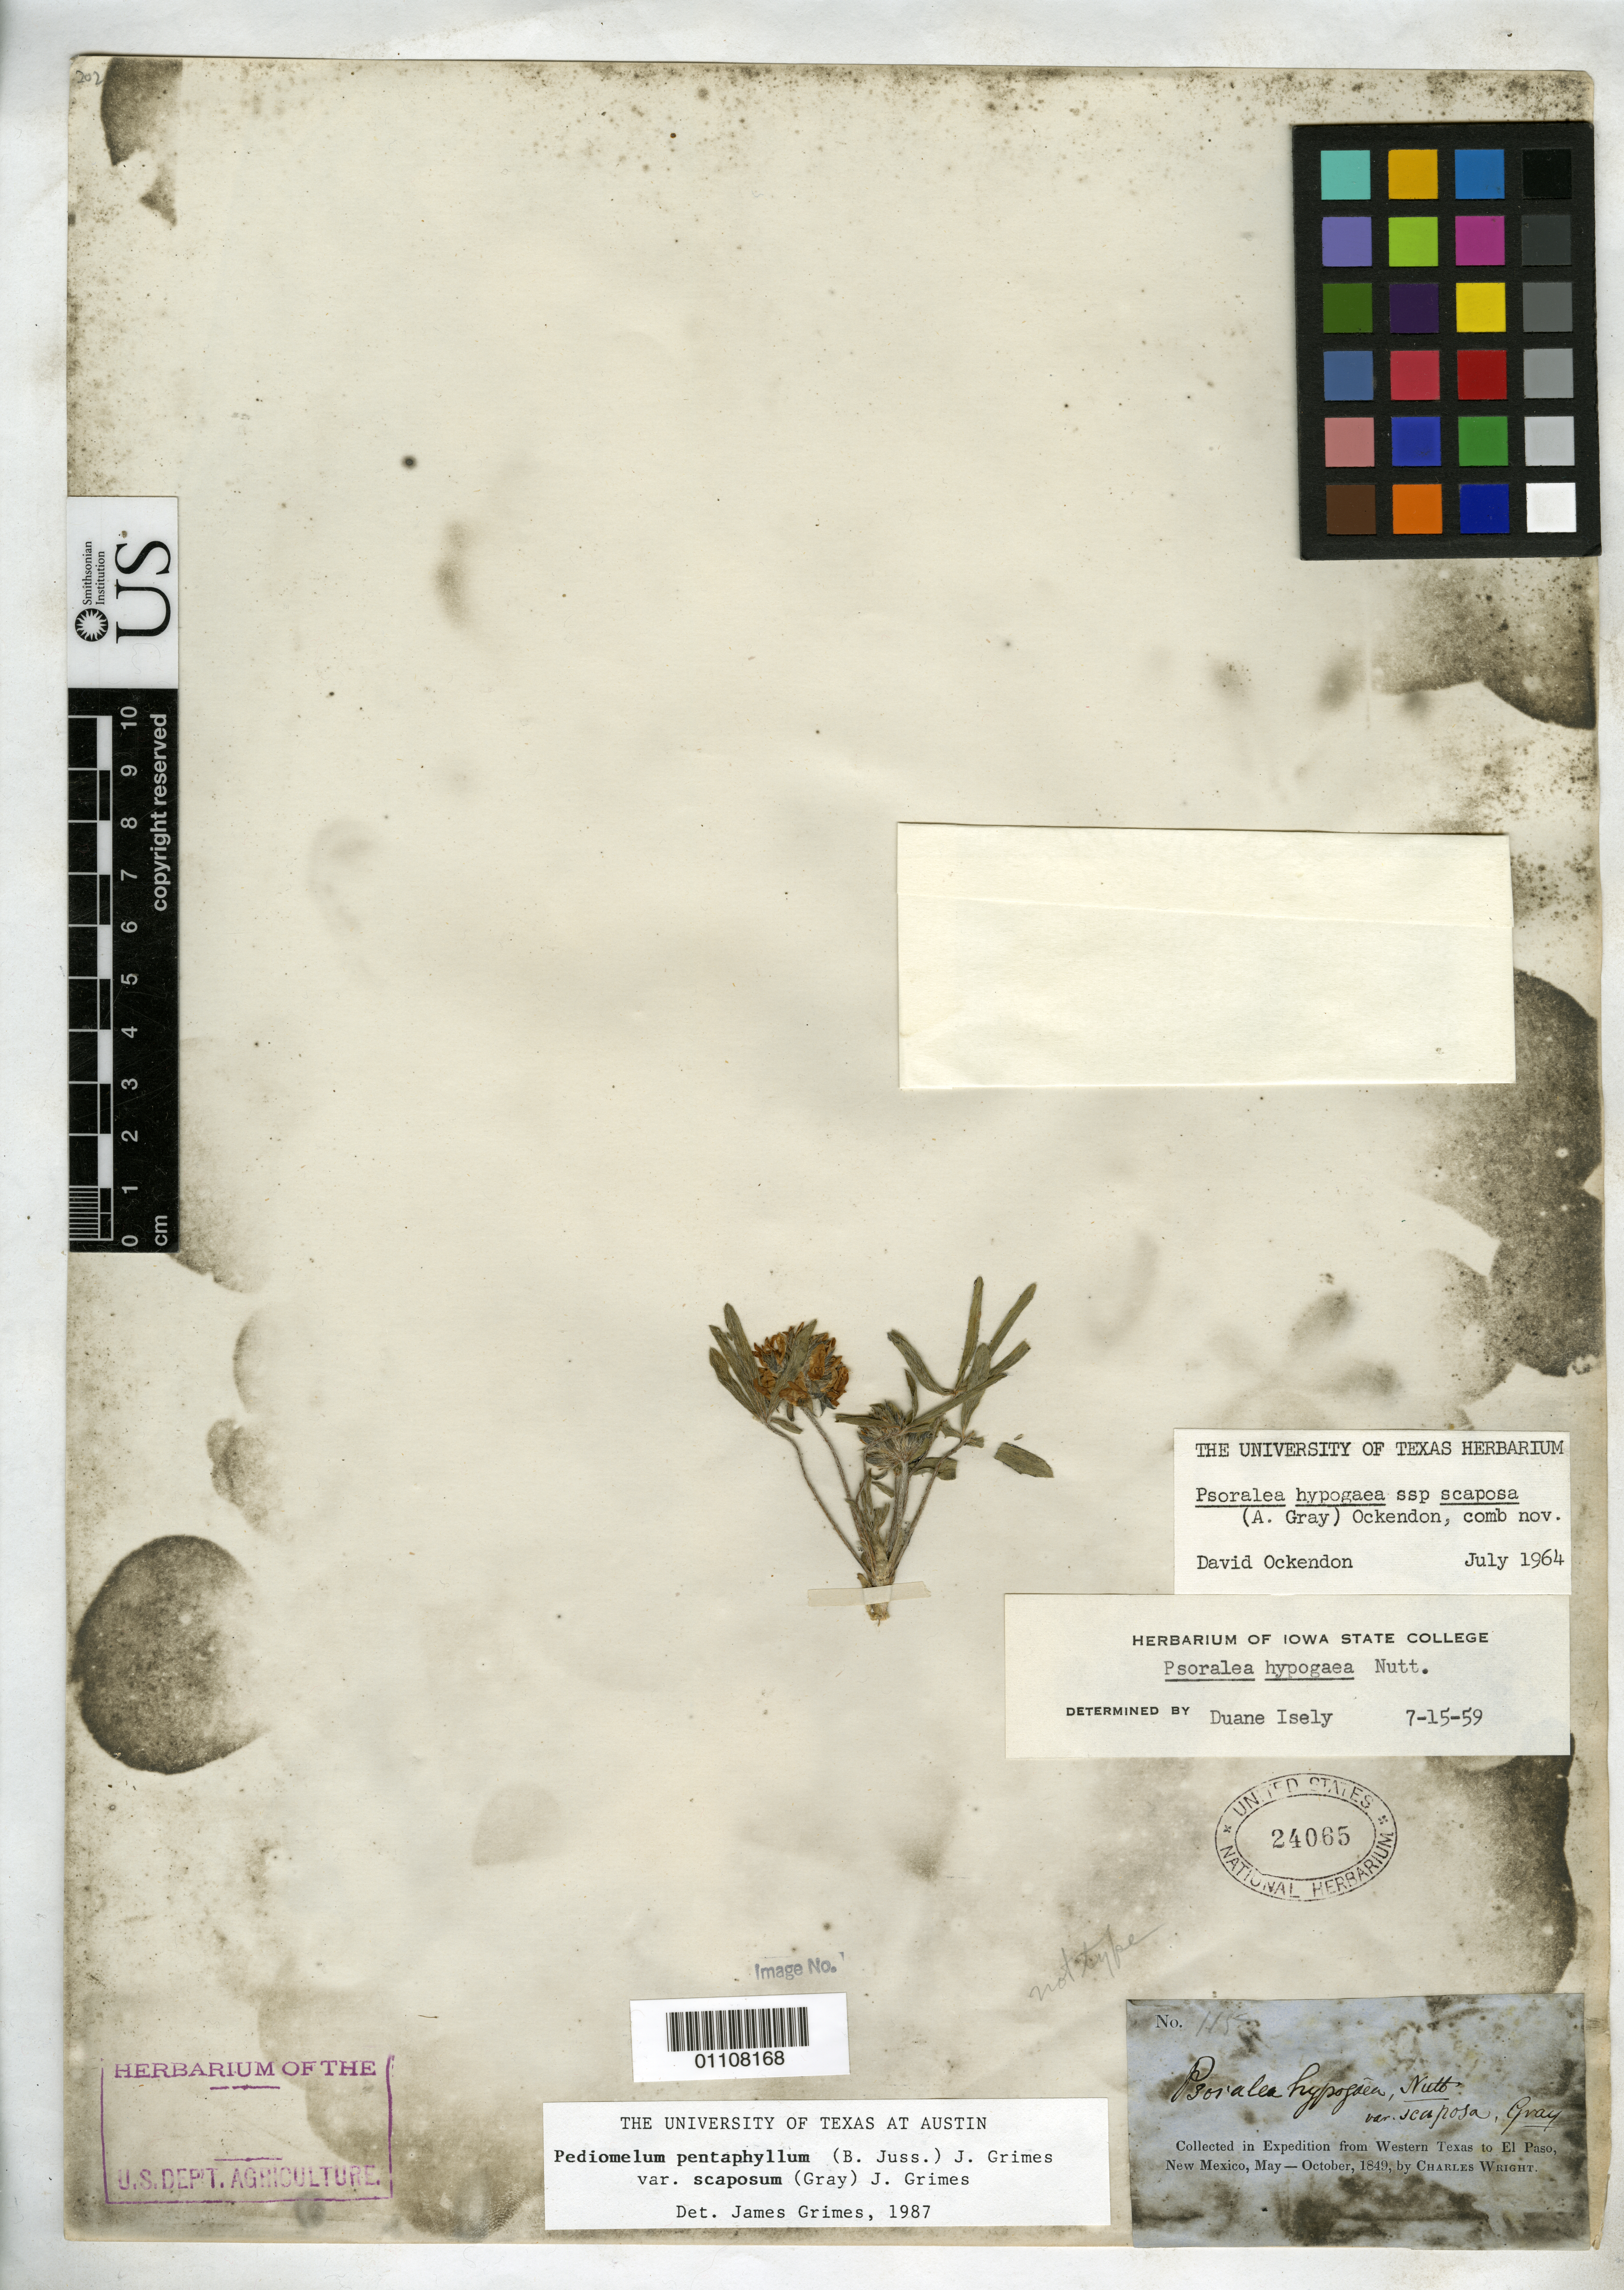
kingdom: Plantae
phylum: Tracheophyta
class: Magnoliopsida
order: Fabales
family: Fabaceae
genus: Psoralea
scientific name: Psoralea hypogaea var. scaposa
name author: A. Gray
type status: Syntype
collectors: C. Wright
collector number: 115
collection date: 1849-05/1849-10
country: United States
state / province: Texas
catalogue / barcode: US 24065